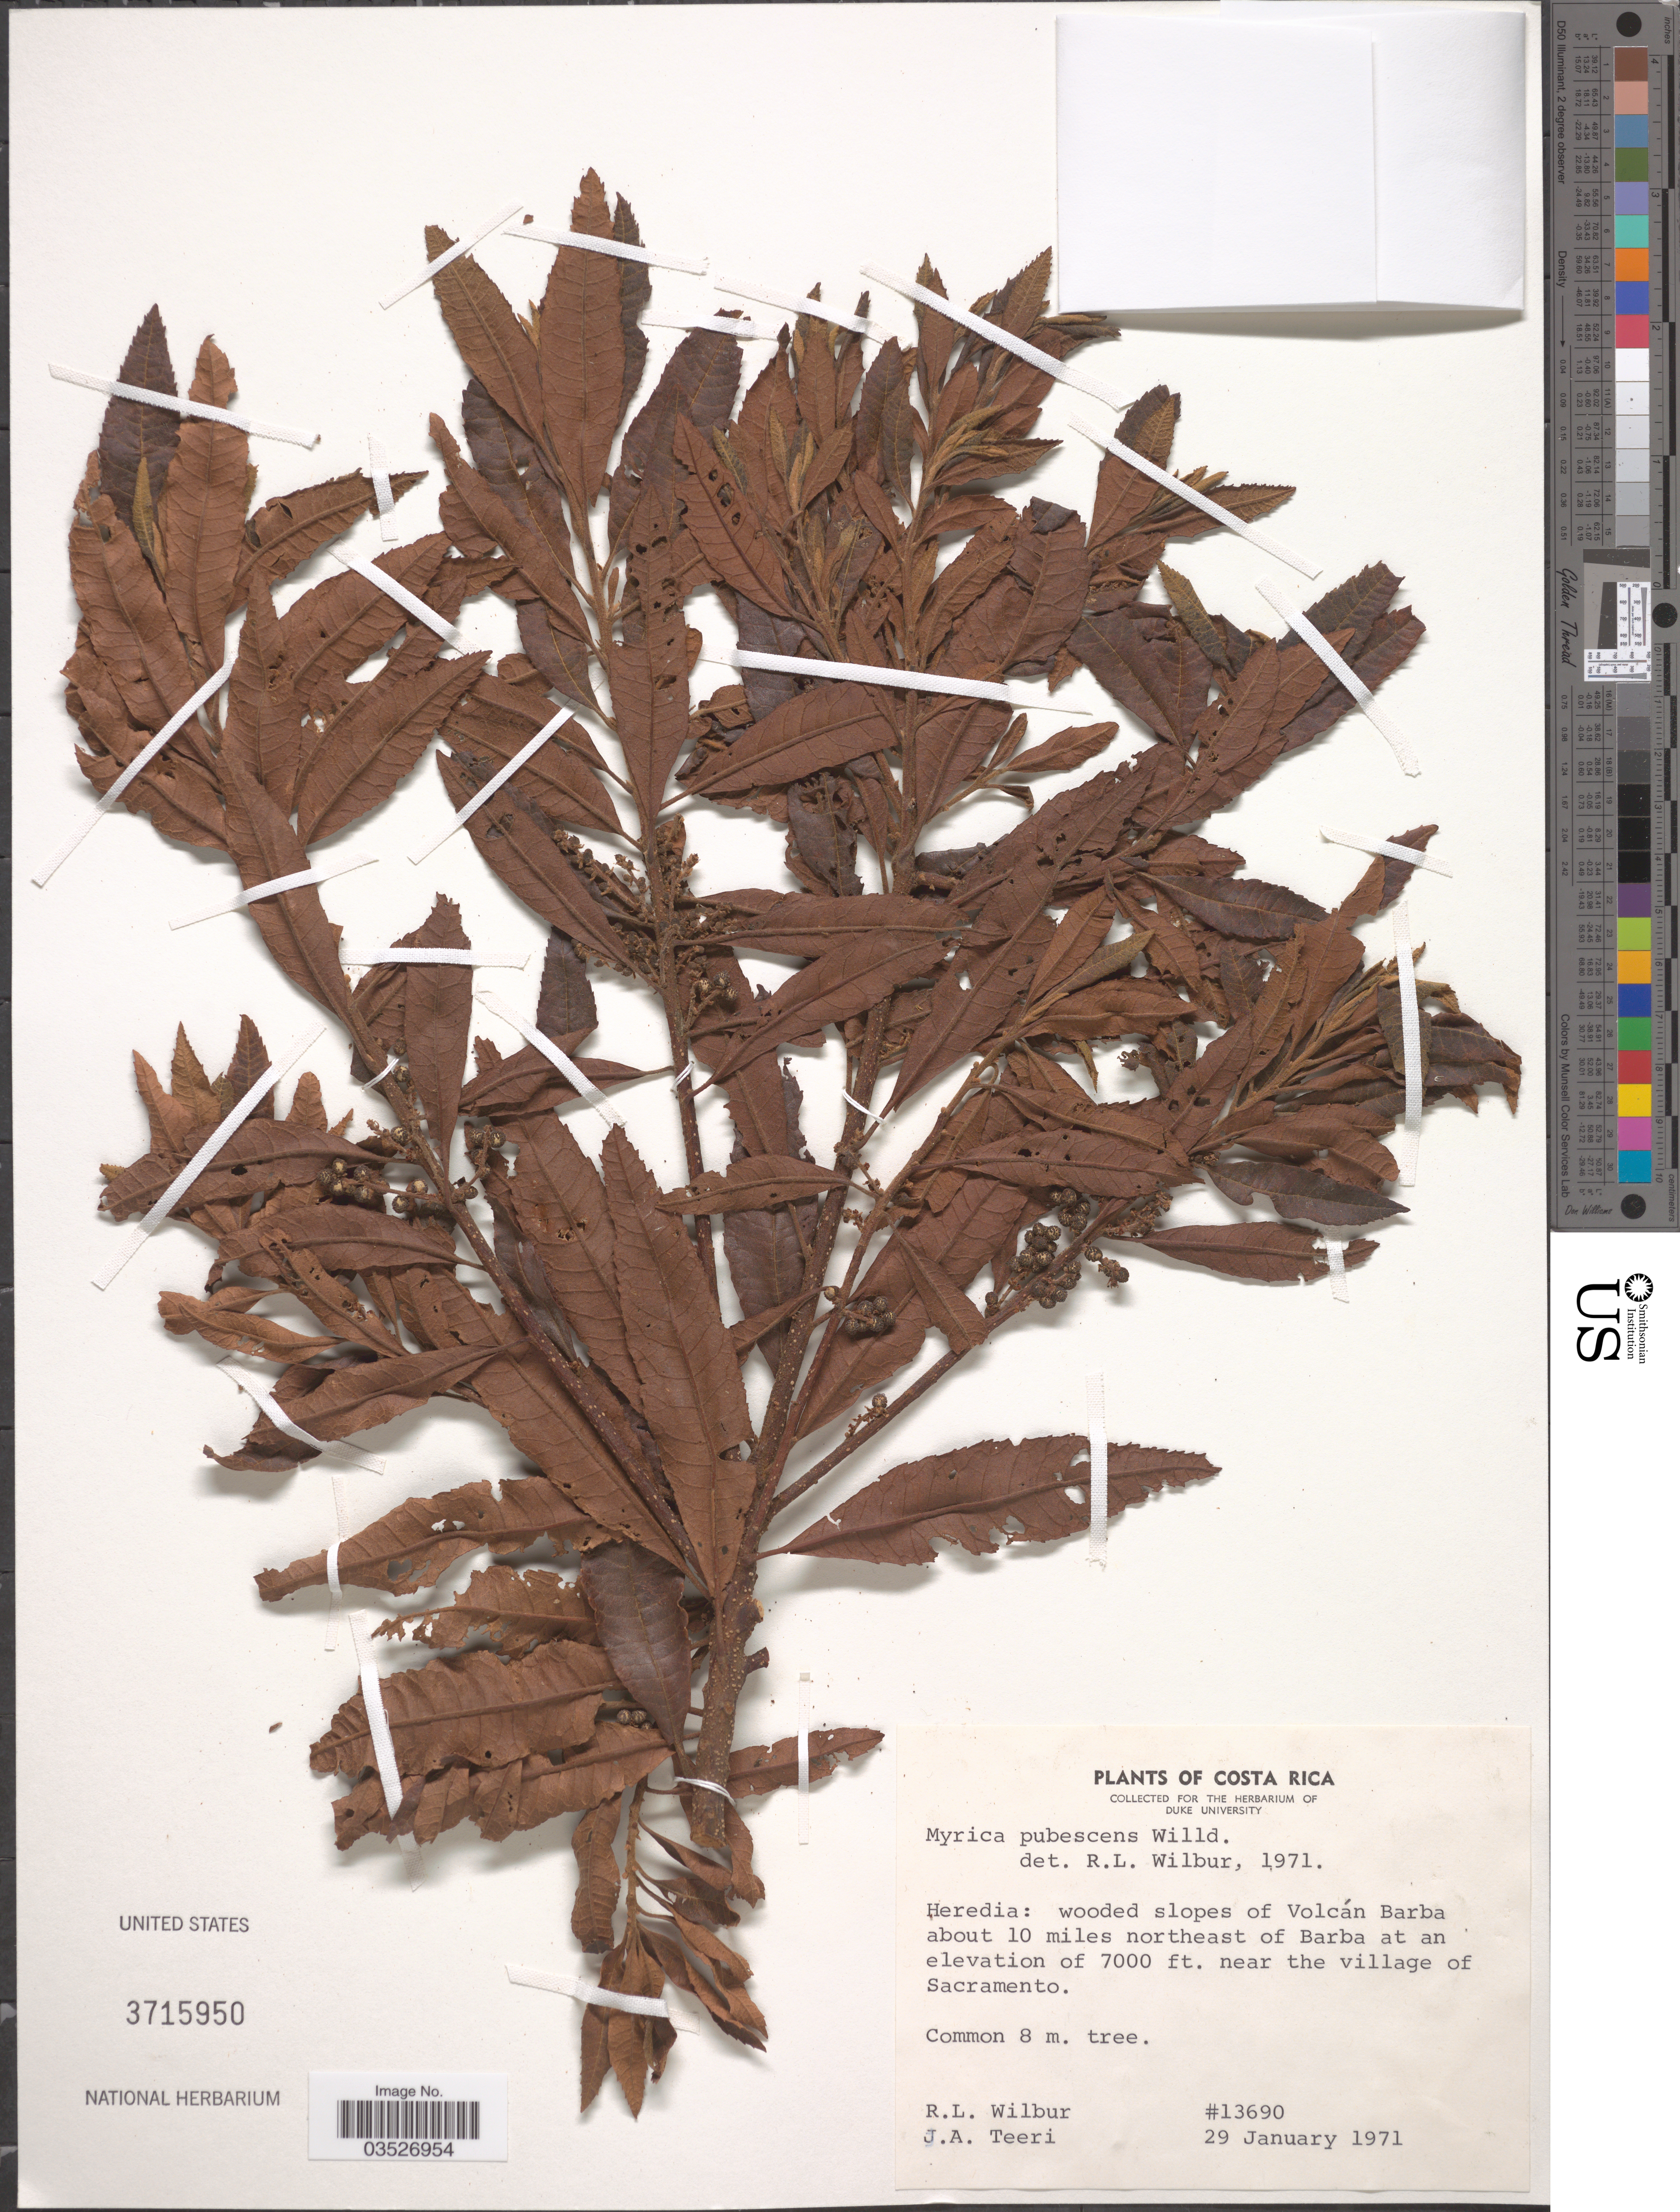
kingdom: Plantae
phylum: Tracheophyta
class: Magnoliopsida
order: Fagales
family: Myricaceae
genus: Myrica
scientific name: Myrica pubescens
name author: Humb. & Bonpl. ex Willd.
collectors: R. L. Wilbur & J. Teeri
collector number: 13690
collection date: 1971-01-29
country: Costa Rica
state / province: Heredia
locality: Wooded slopes of Volcán Barba about 10 miles northeast of Barba, near the village of Sacramento.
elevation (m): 2134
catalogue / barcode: US 3715950